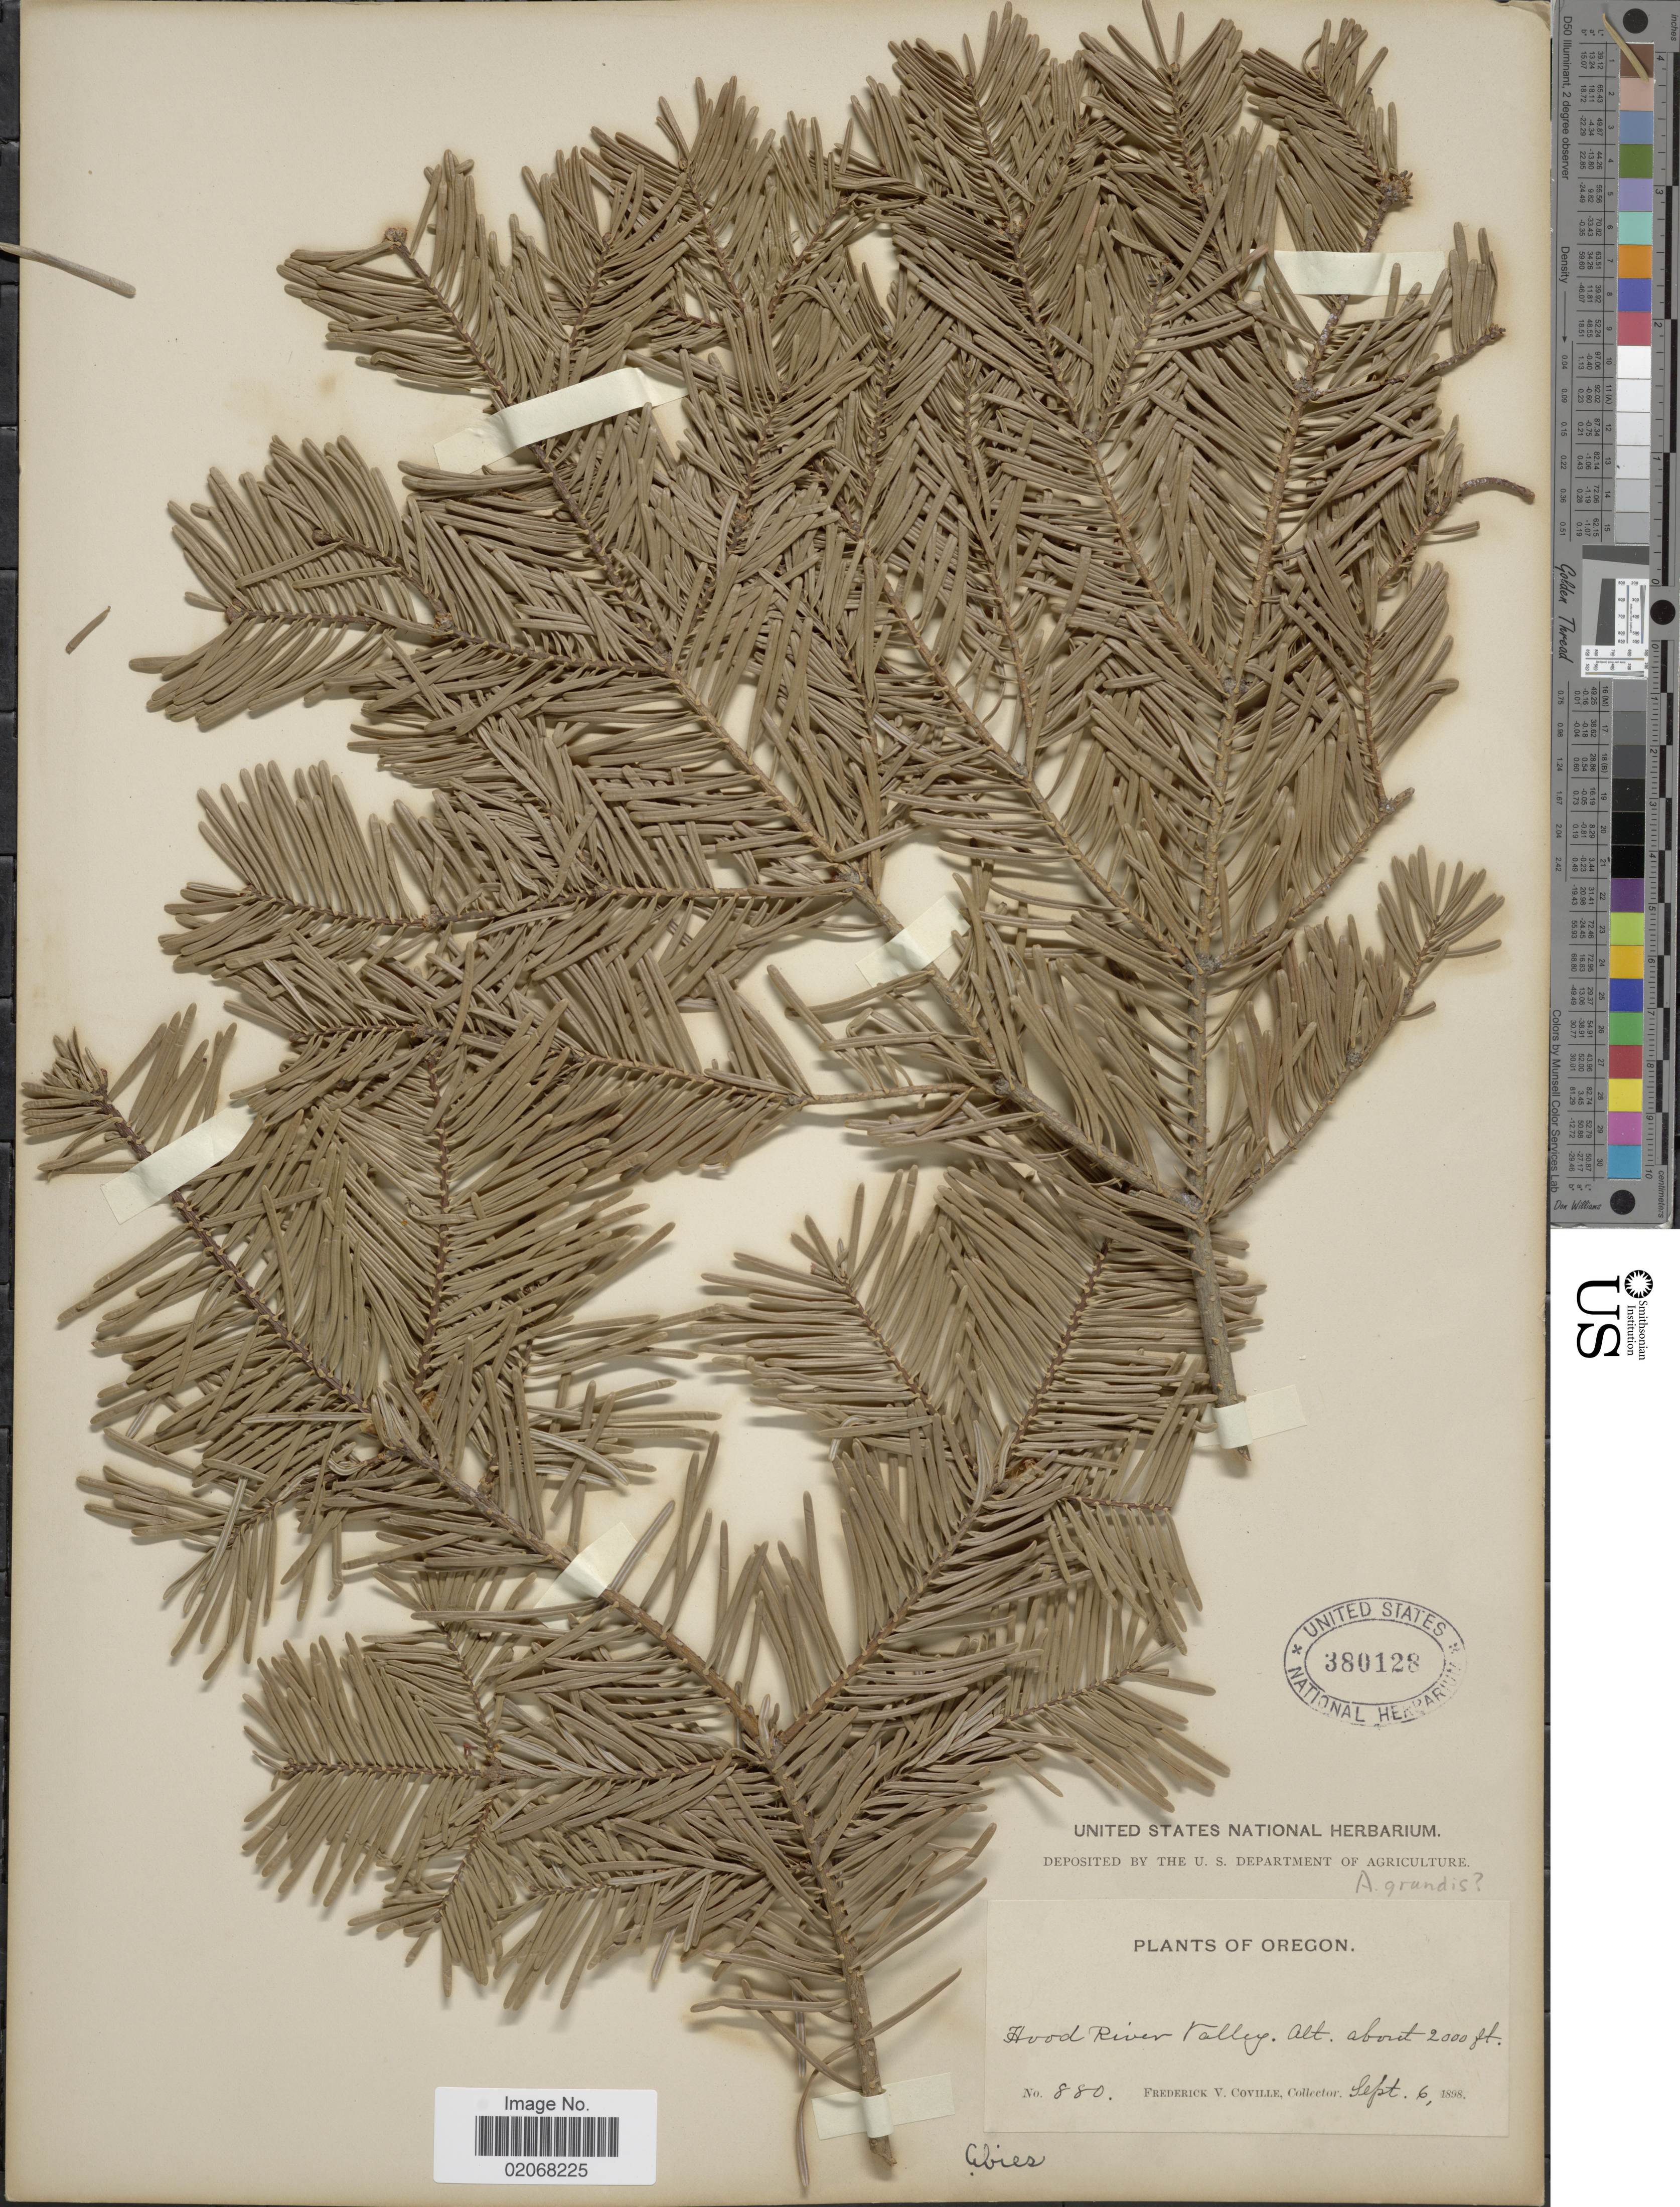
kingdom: Plantae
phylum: Tracheophyta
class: Pinopsida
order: Pinales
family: Pinaceae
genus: Abies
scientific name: Abies grandis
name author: (Douglas ex D. Don) Lindl.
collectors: F. V. Coville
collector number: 880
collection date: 1898-09-06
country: United States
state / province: Oregon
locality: Hood River Valley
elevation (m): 610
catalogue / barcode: US 380128